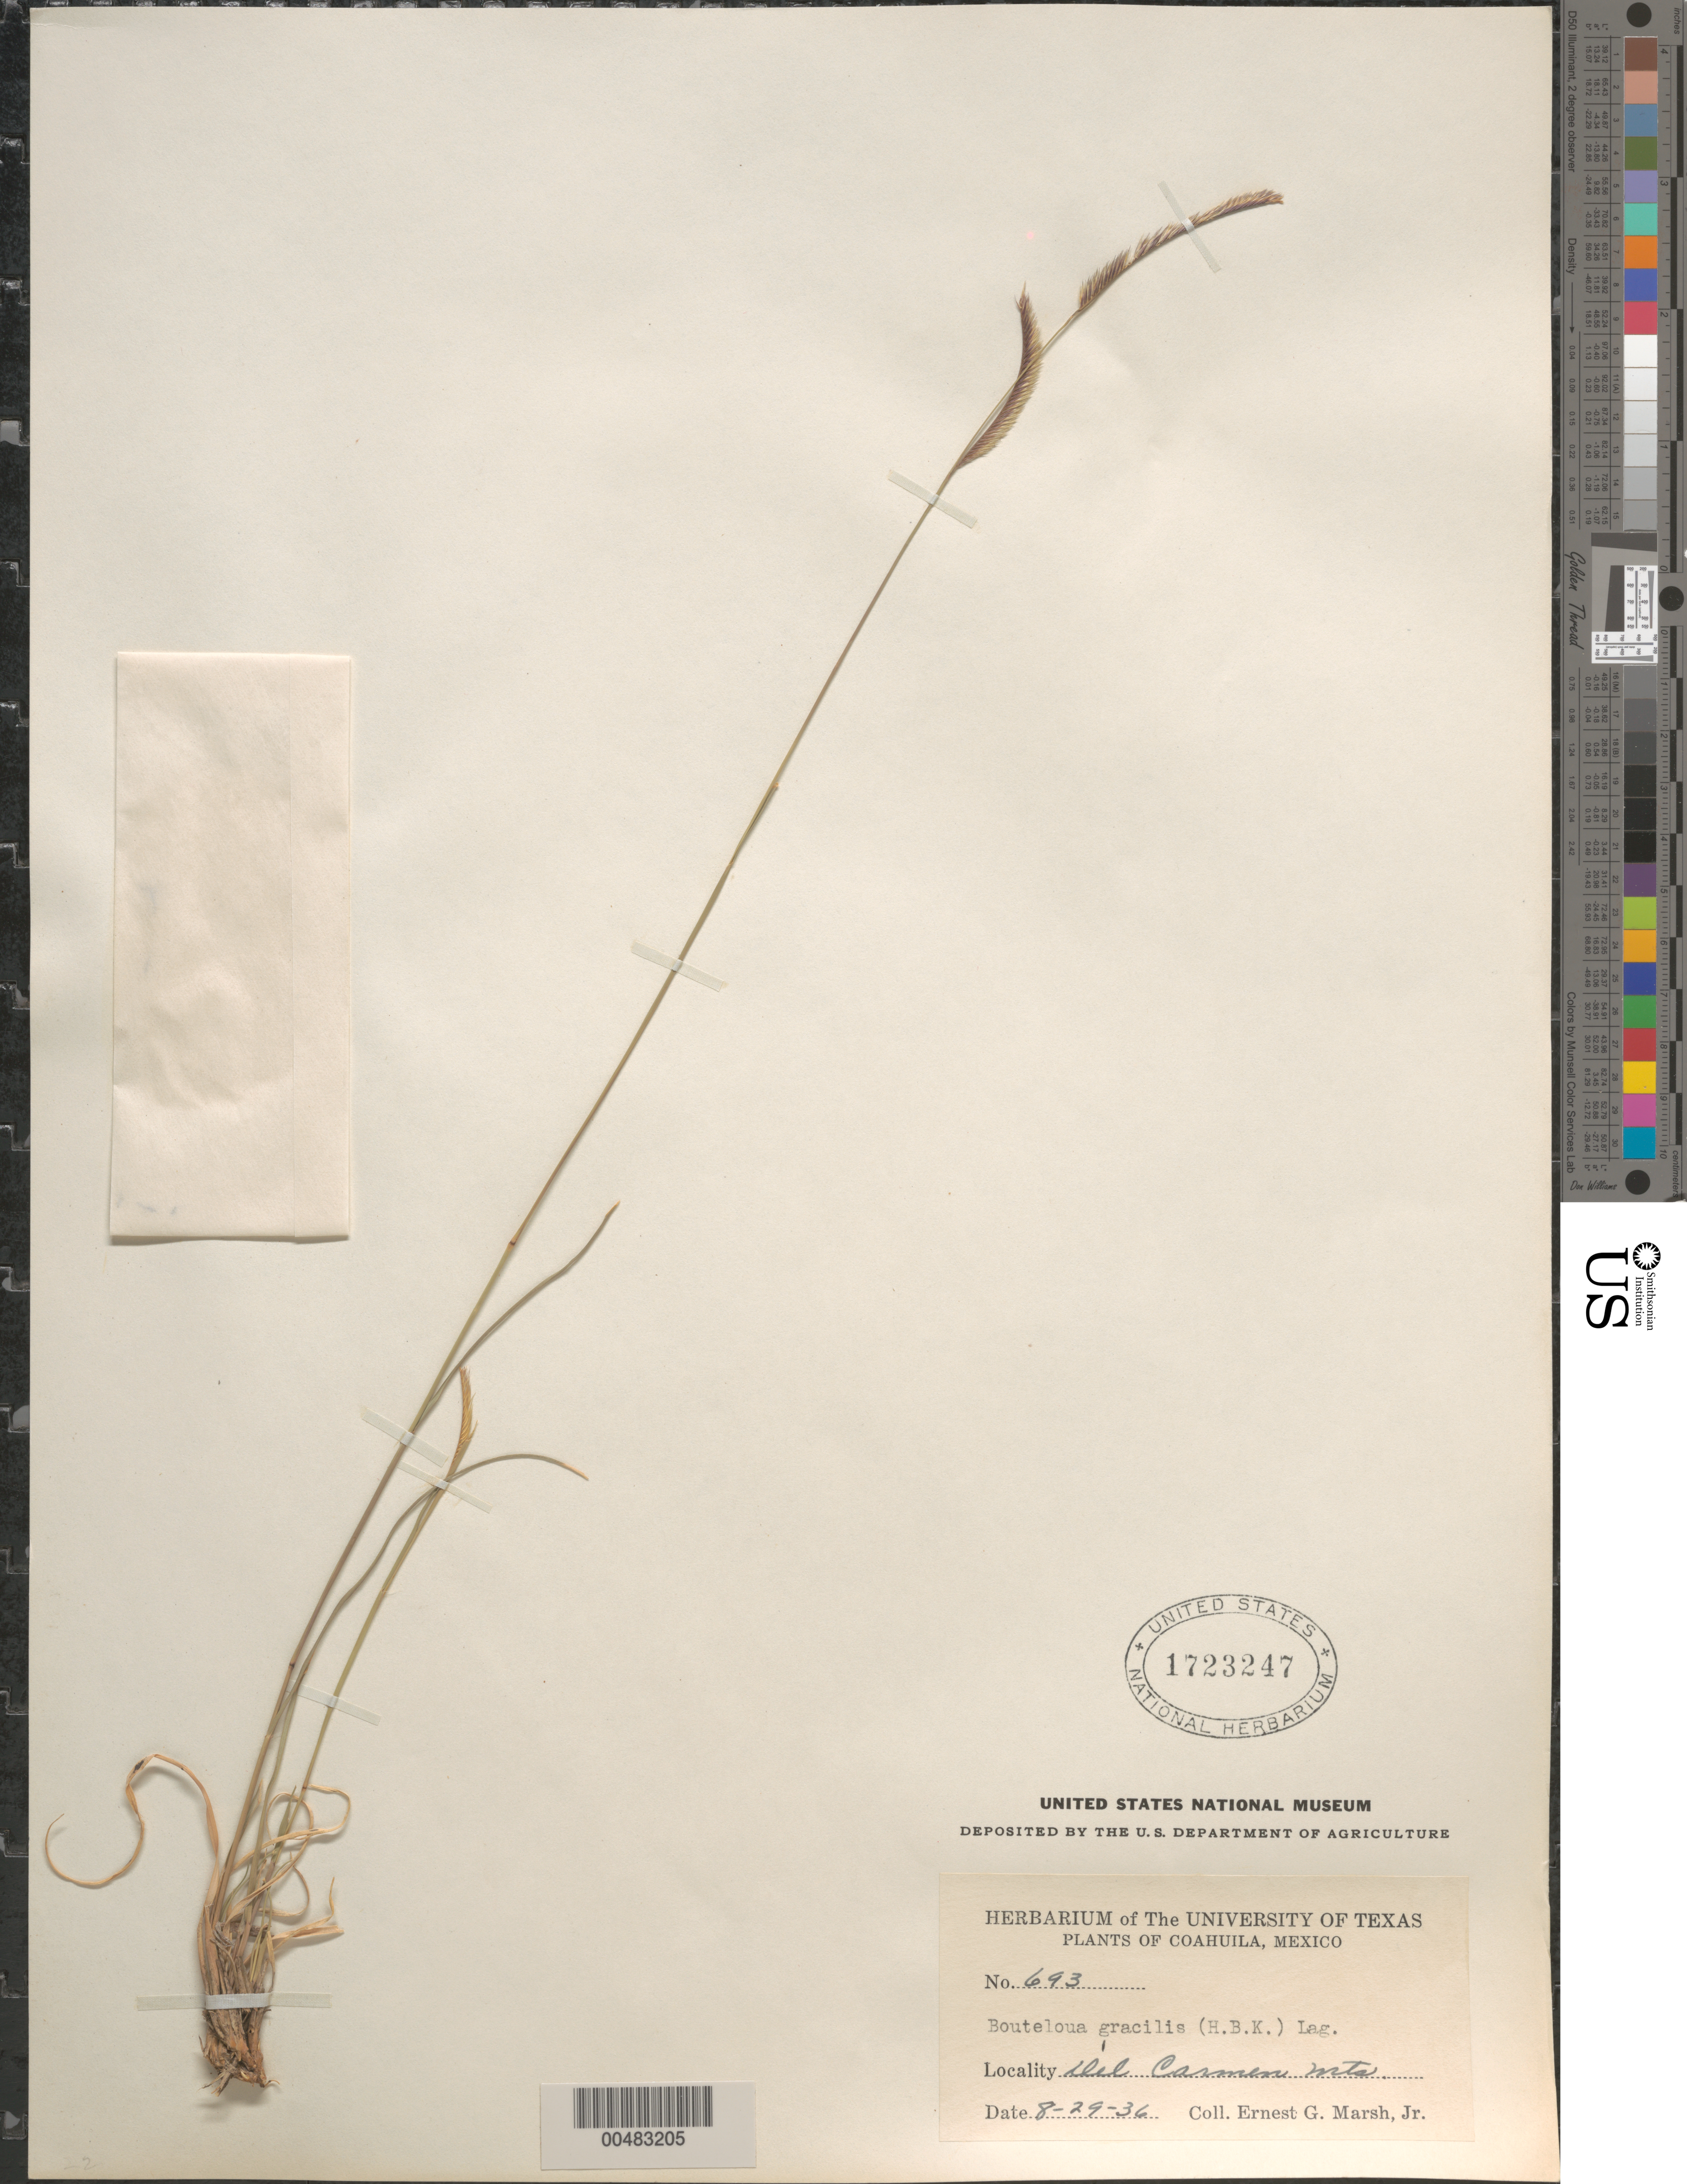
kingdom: Plantae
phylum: Tracheophyta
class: Liliopsida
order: Poales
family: Poaceae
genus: Bouteloua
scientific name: Bouteloua gracilis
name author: (Kunth) Lag. ex Griffiths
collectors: E. G. Marsh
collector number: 693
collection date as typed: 29 Aug 1936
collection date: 1936-08-29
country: Mexico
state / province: Coahuila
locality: Del Carmen Mts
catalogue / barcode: US 1723247